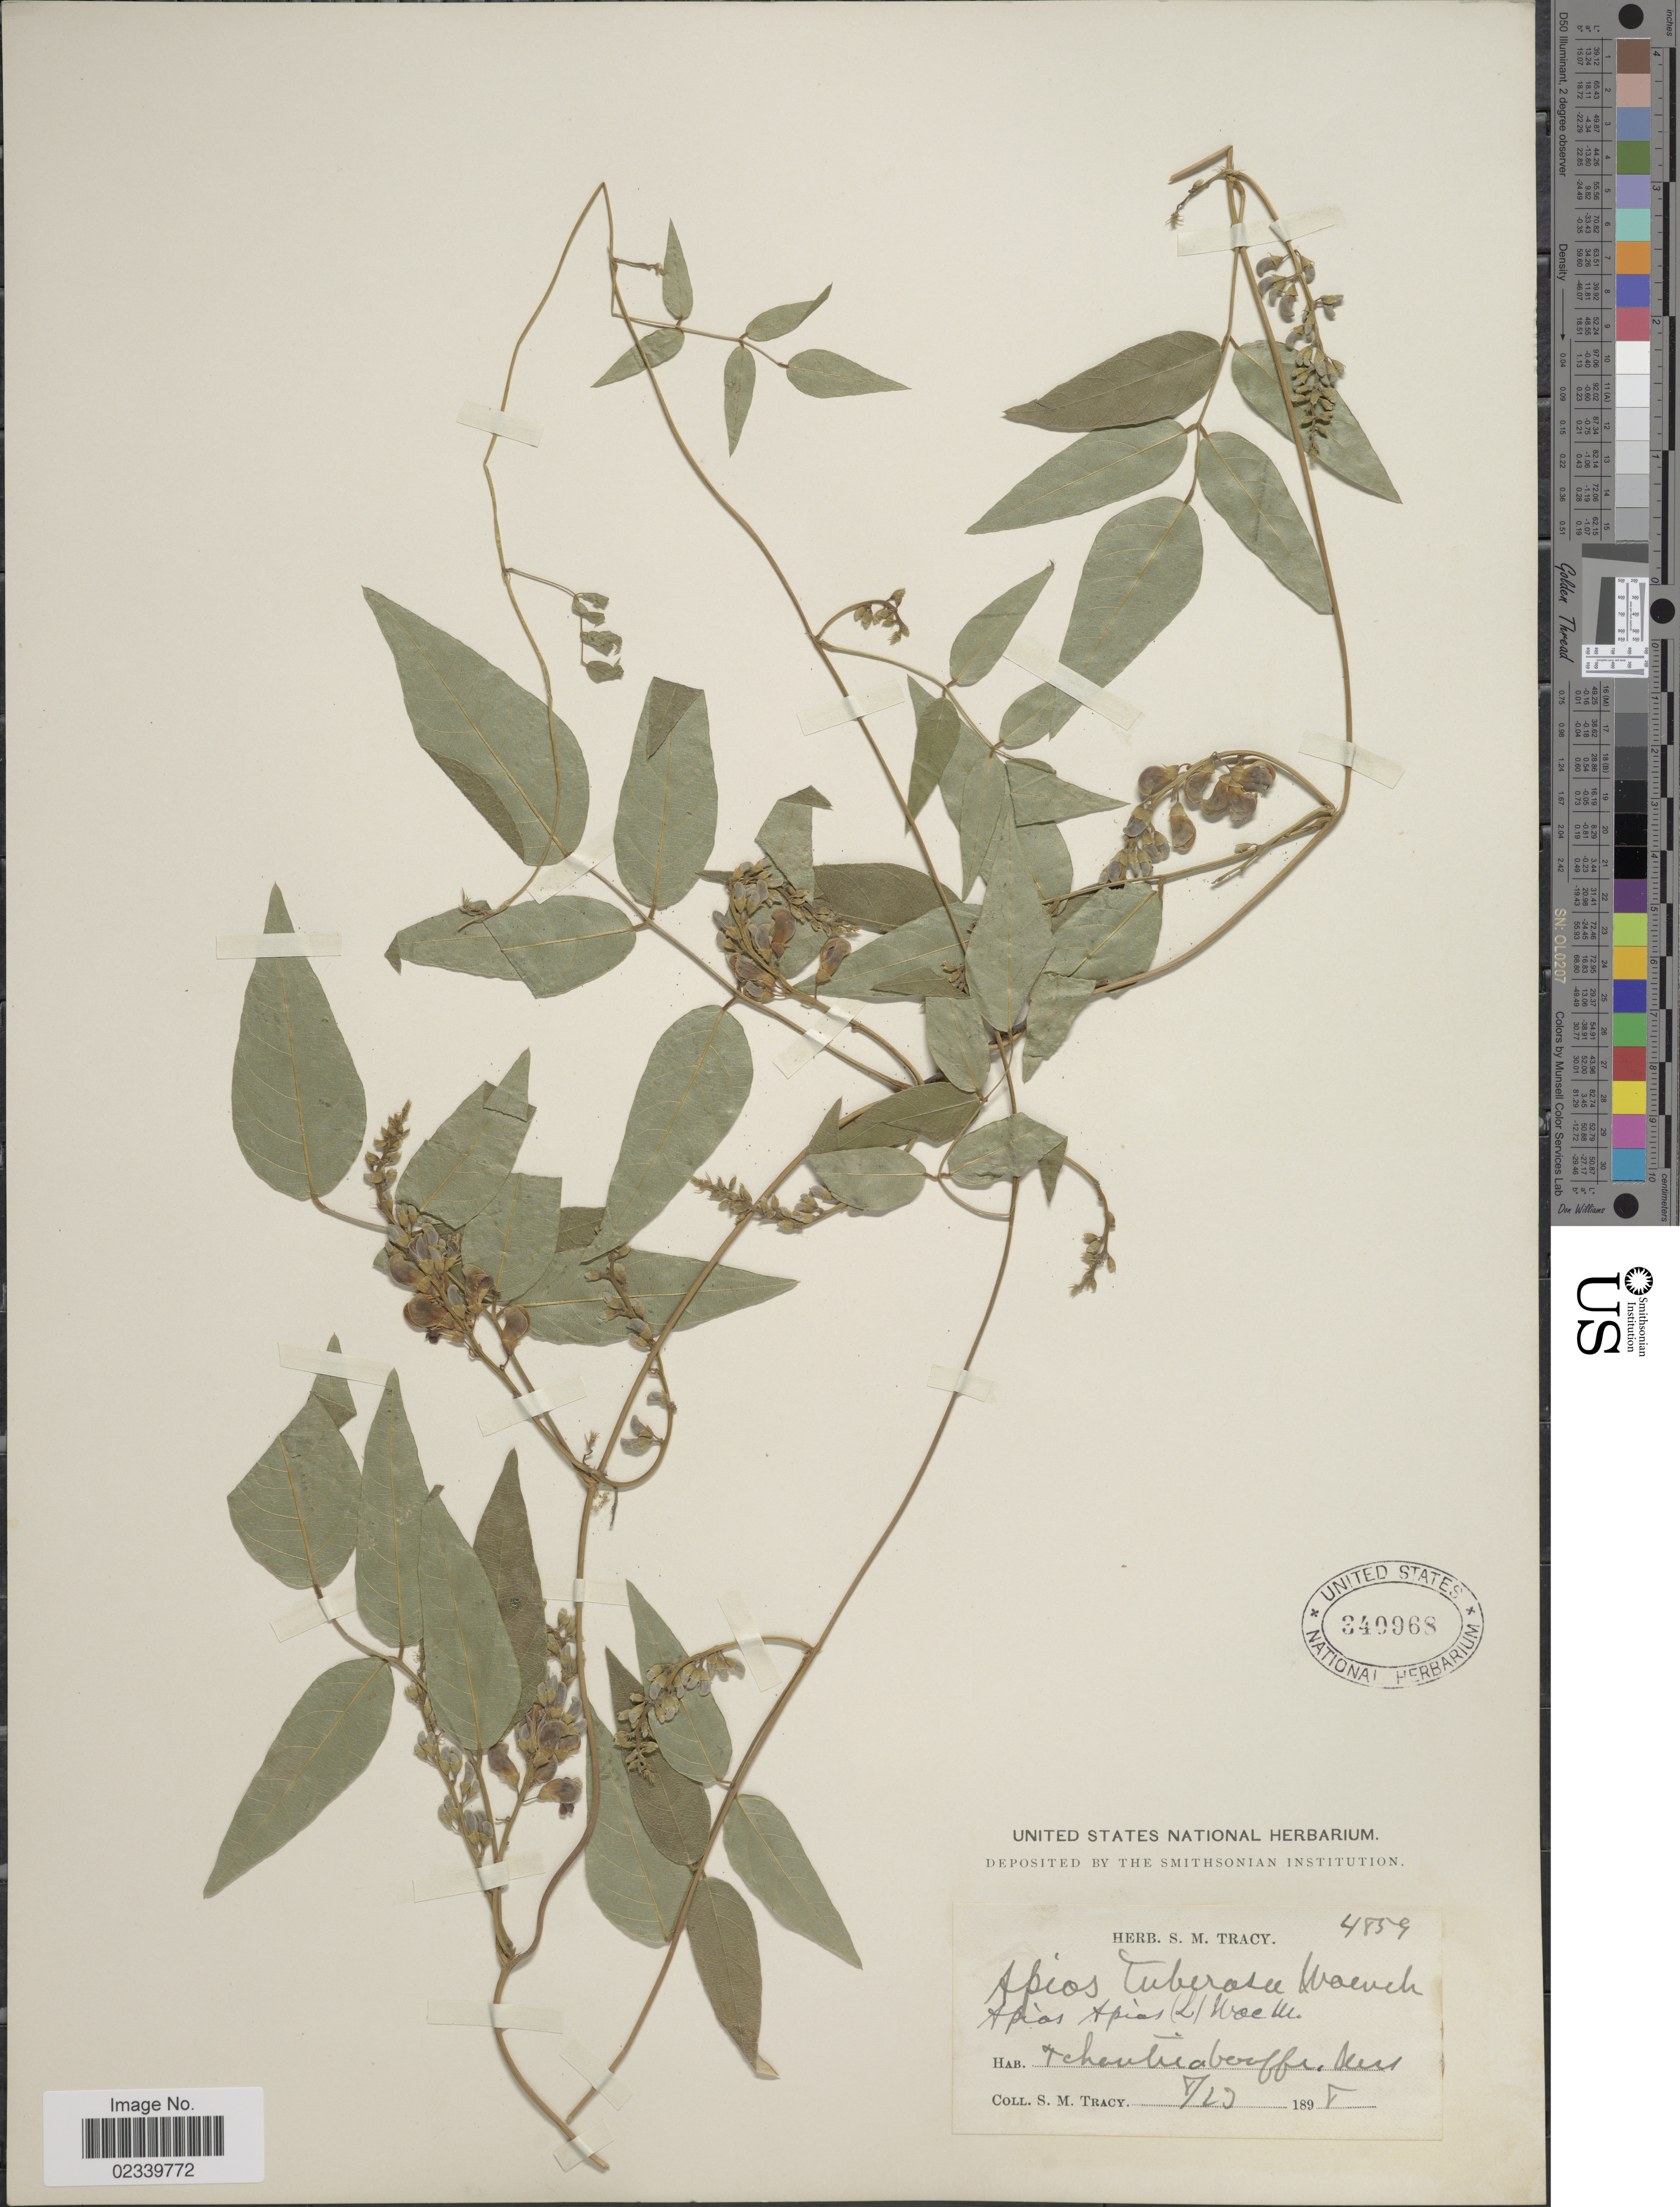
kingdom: Plantae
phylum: Tracheophyta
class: Magnoliopsida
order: Fabales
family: Fabaceae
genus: Apios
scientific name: Apios americana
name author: Medik.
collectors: S. M. Tracy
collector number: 4859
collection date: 1898-08-23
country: United States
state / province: Mississippi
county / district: Harrison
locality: Tchoutacabouffa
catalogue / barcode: US 340968